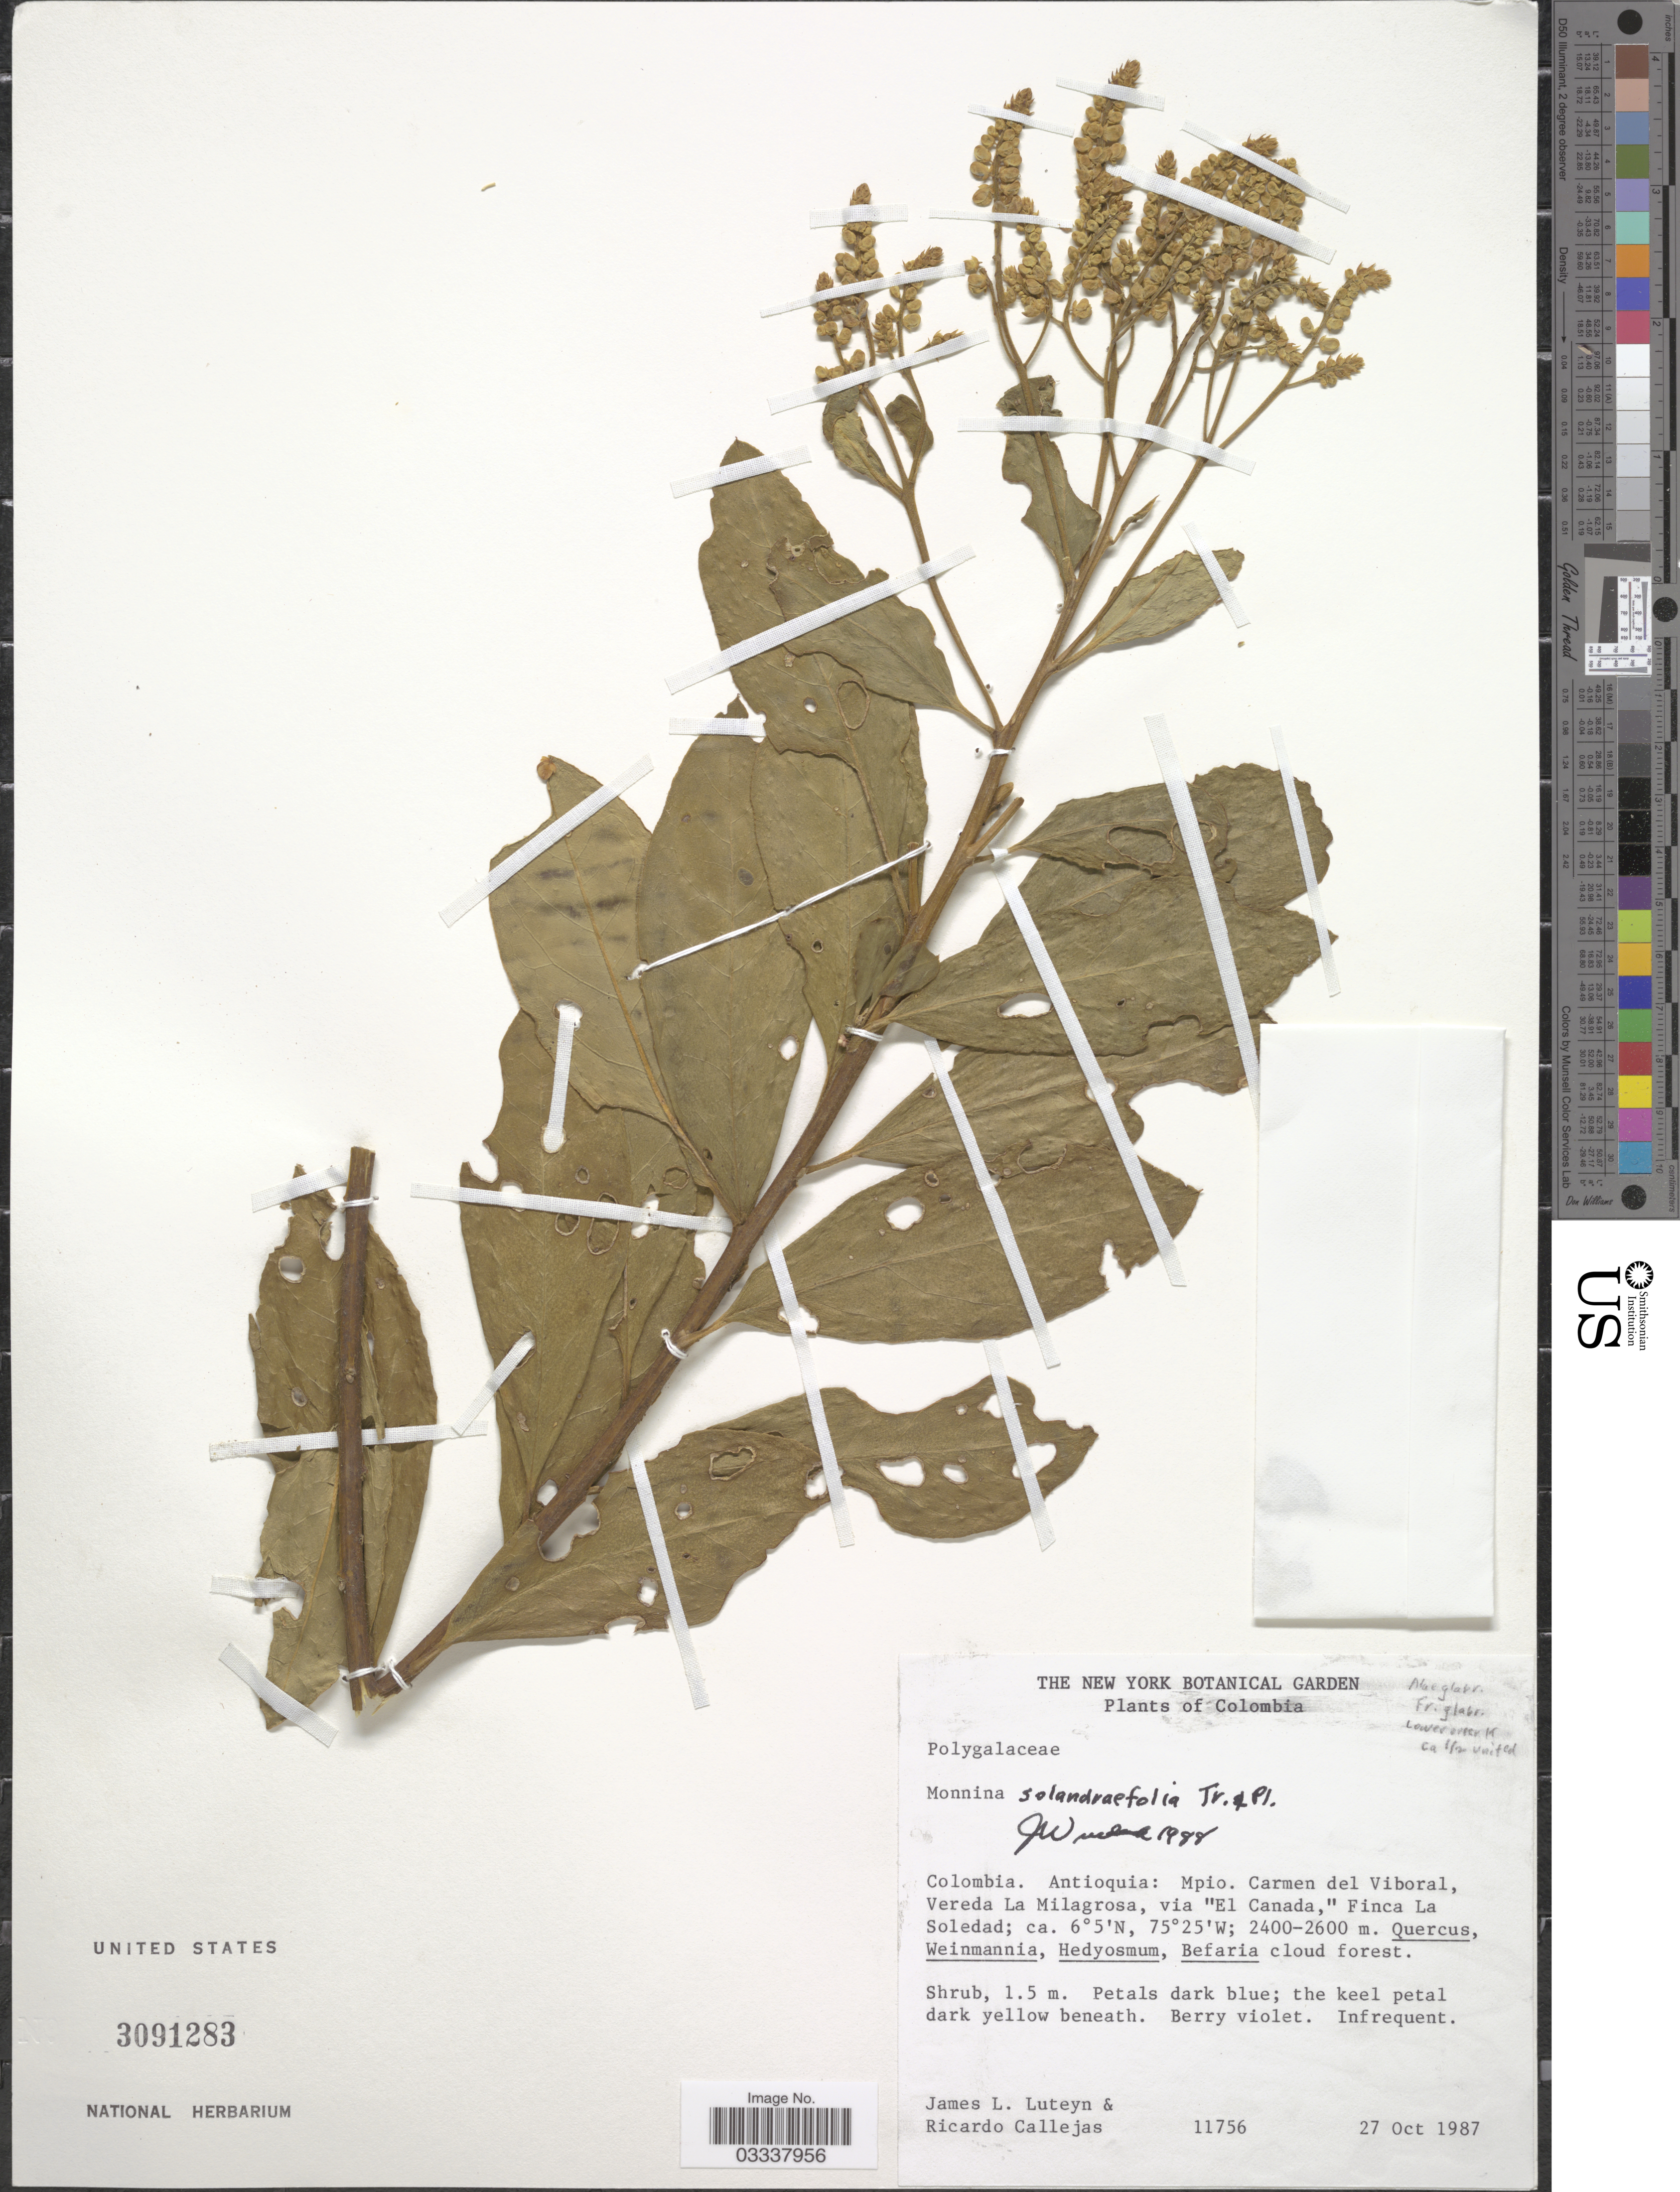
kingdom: Plantae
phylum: Tracheophyta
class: Magnoliopsida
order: Fabales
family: Polygalaceae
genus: Monnina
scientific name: Monnina solandraefolia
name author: Triana & Planch.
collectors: J. Luteyn & R. Callejas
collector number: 11756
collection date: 1987-10-27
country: Colombia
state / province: Antioquia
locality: Mpio. Carmen del Viboral, Vereda La Milagrosa, via "El Canada," Finca La Soledad.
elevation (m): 2400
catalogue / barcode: US 3091283